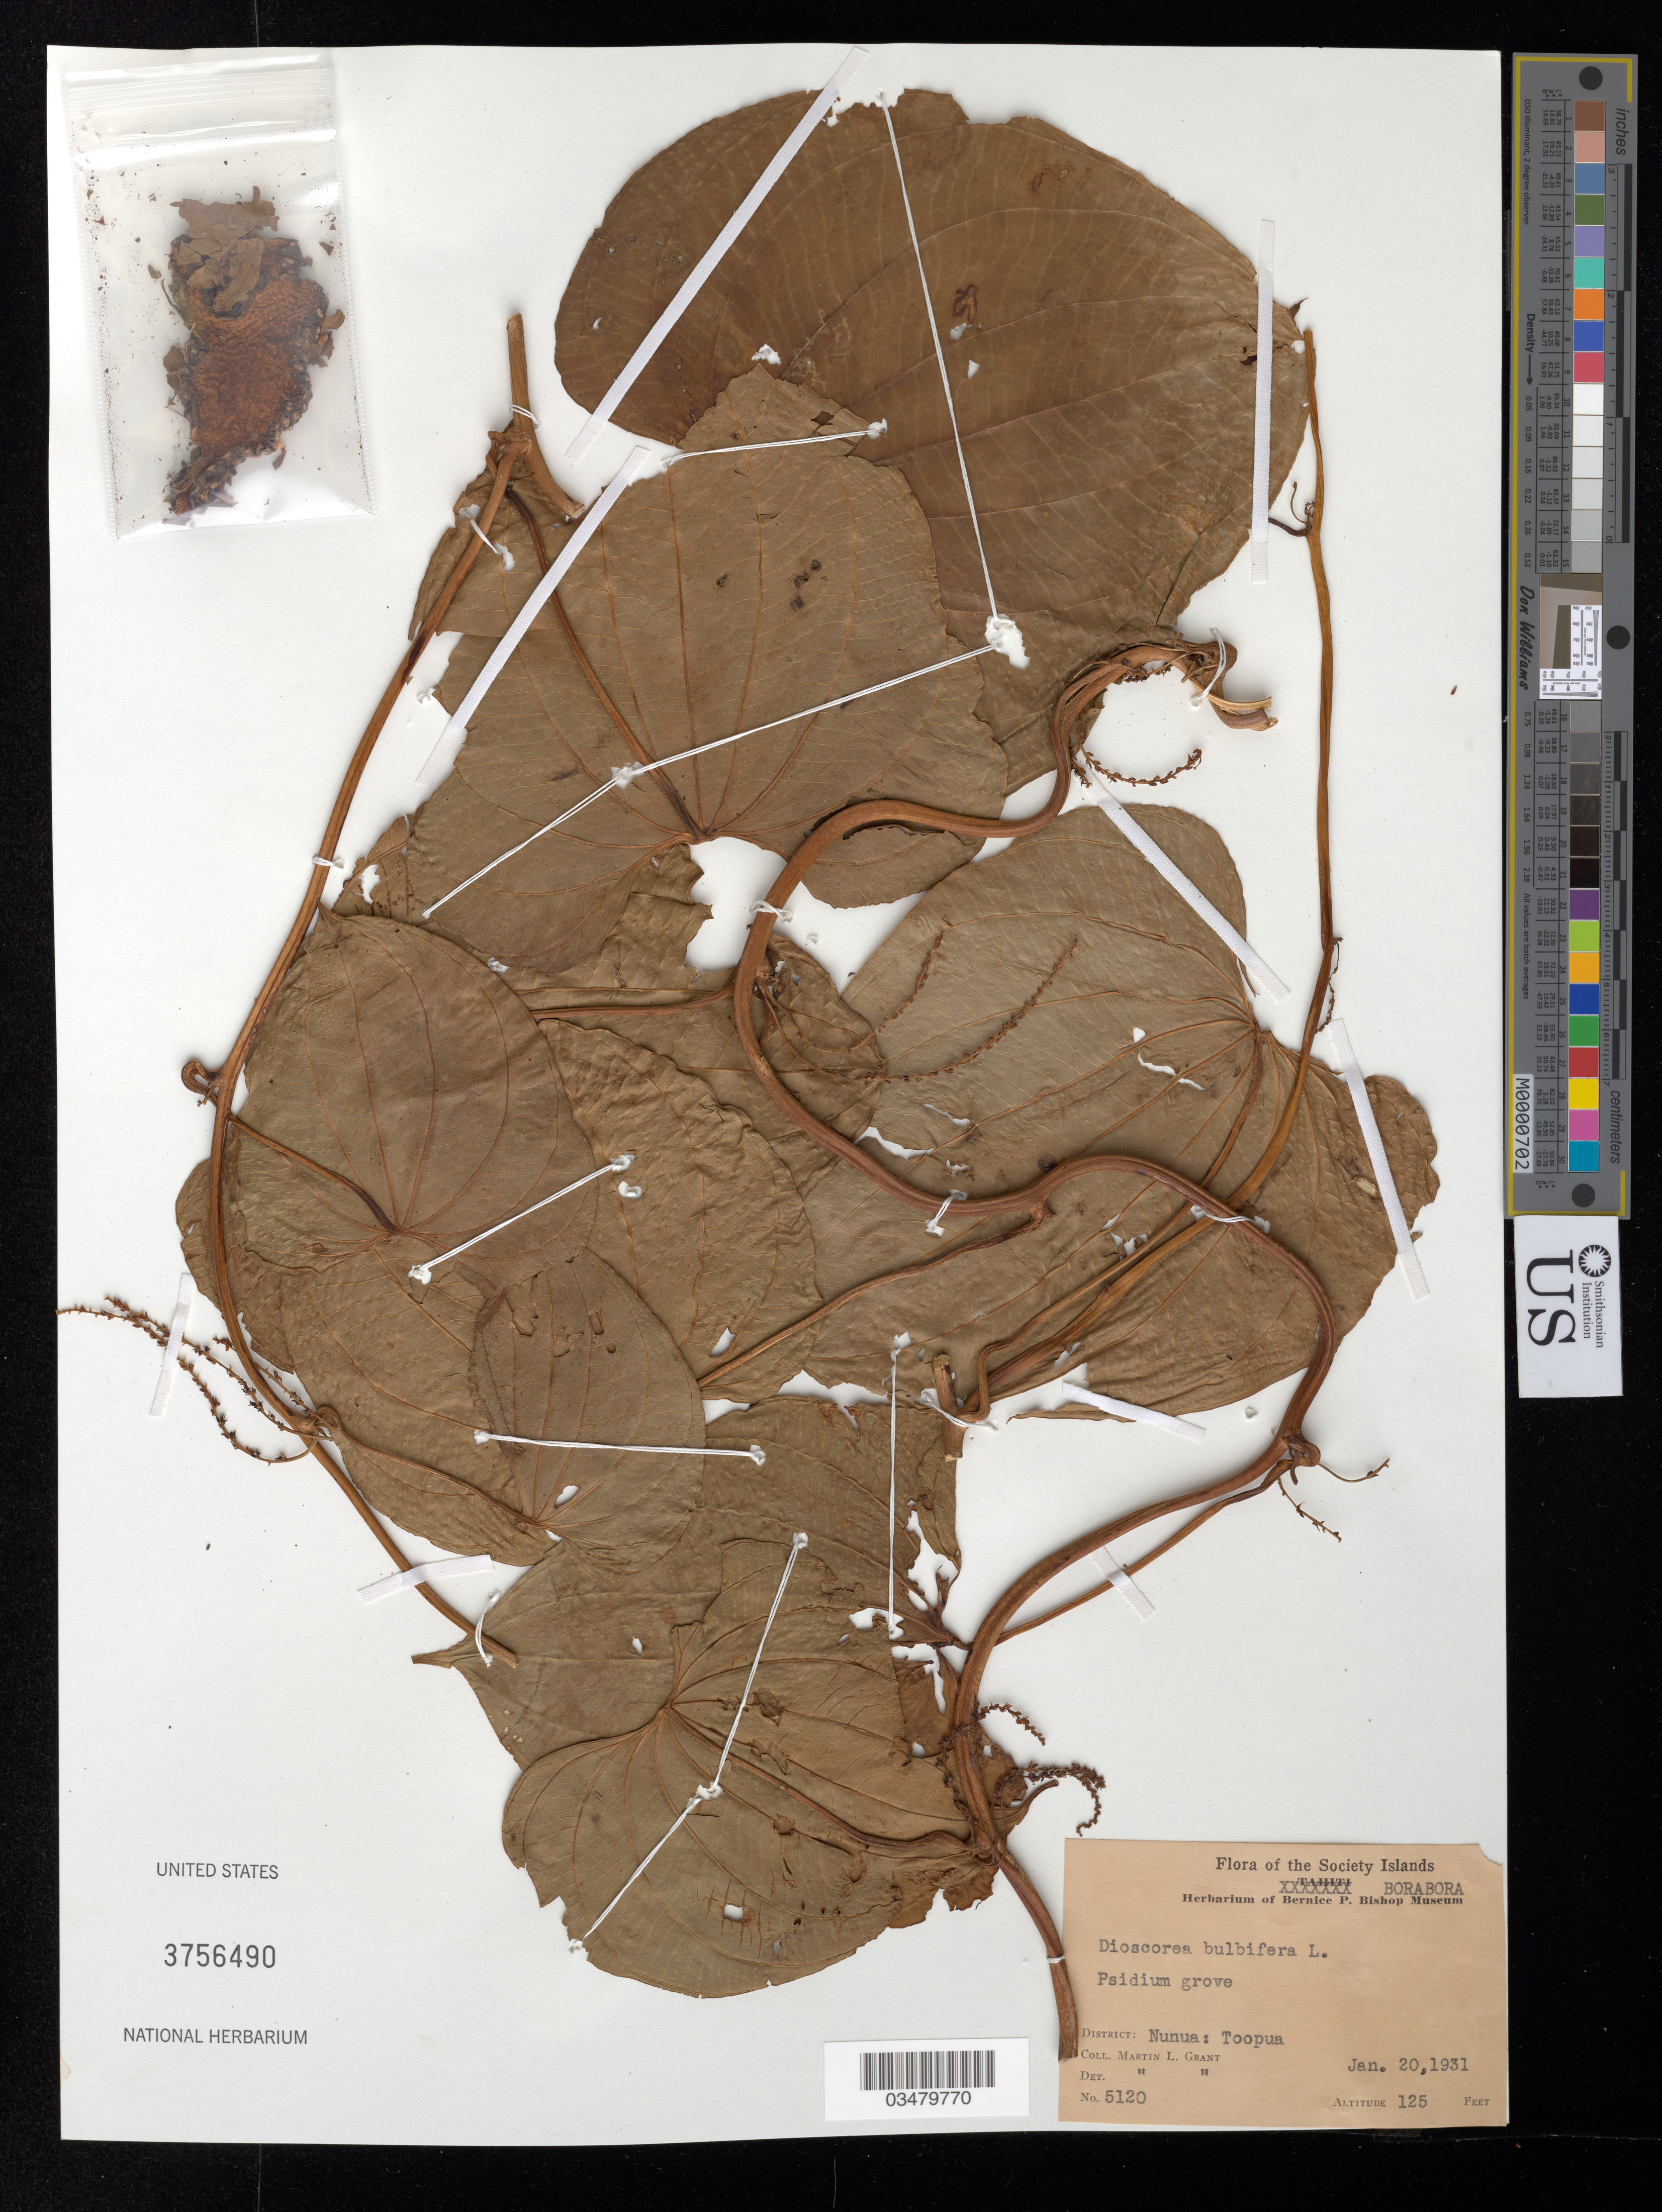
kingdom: Plantae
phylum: Tracheophyta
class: Liliopsida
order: Dioscoreales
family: Dioscoreaceae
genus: Dioscorea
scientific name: Dioscorea bulbifera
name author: L.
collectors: M. L. Grant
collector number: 5120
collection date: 1931-01-20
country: French Polynesia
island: Bora Bora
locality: Distr. Nunua, Toopua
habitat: Grove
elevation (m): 38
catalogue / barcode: US 3756490